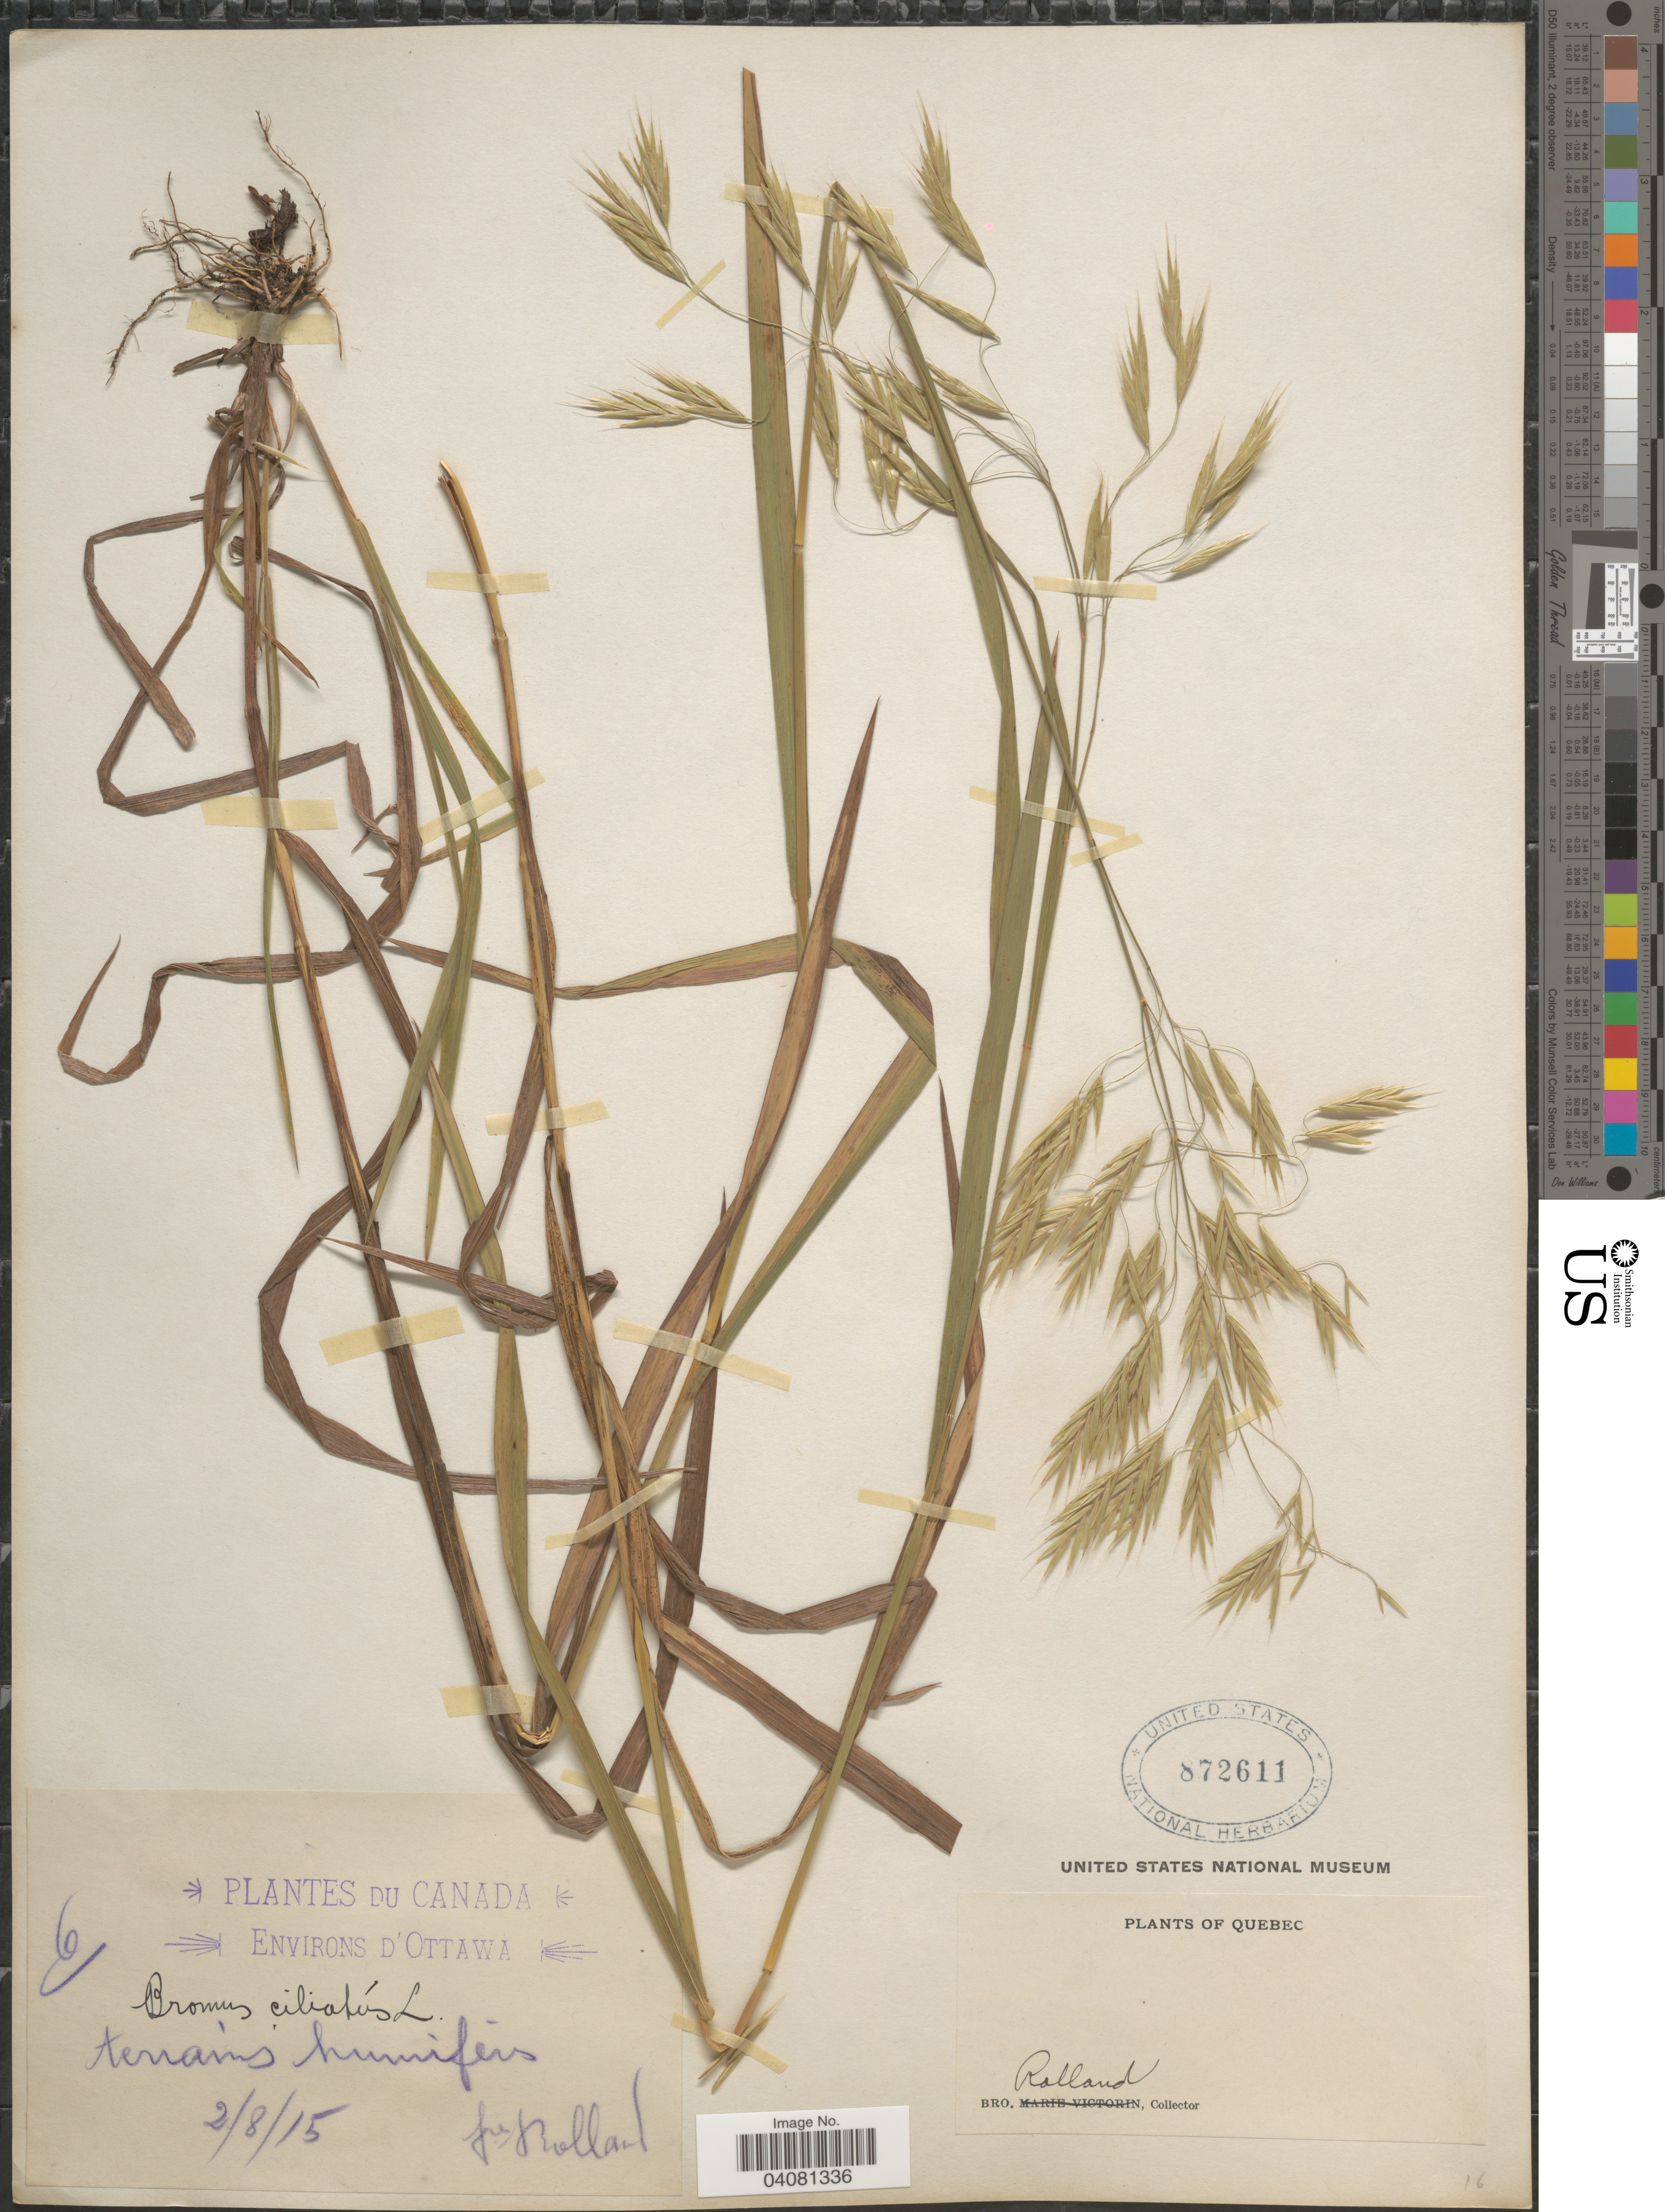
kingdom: Plantae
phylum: Tracheophyta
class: Liliopsida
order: Poales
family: Poaceae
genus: Bromus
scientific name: Bromus ciliatus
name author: L.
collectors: B. Rolland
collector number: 6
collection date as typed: Transcribed d/m/y: 2/8/15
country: Canada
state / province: Quebec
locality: Environs d'Ottawa. Terrains humifers.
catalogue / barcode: US 872611